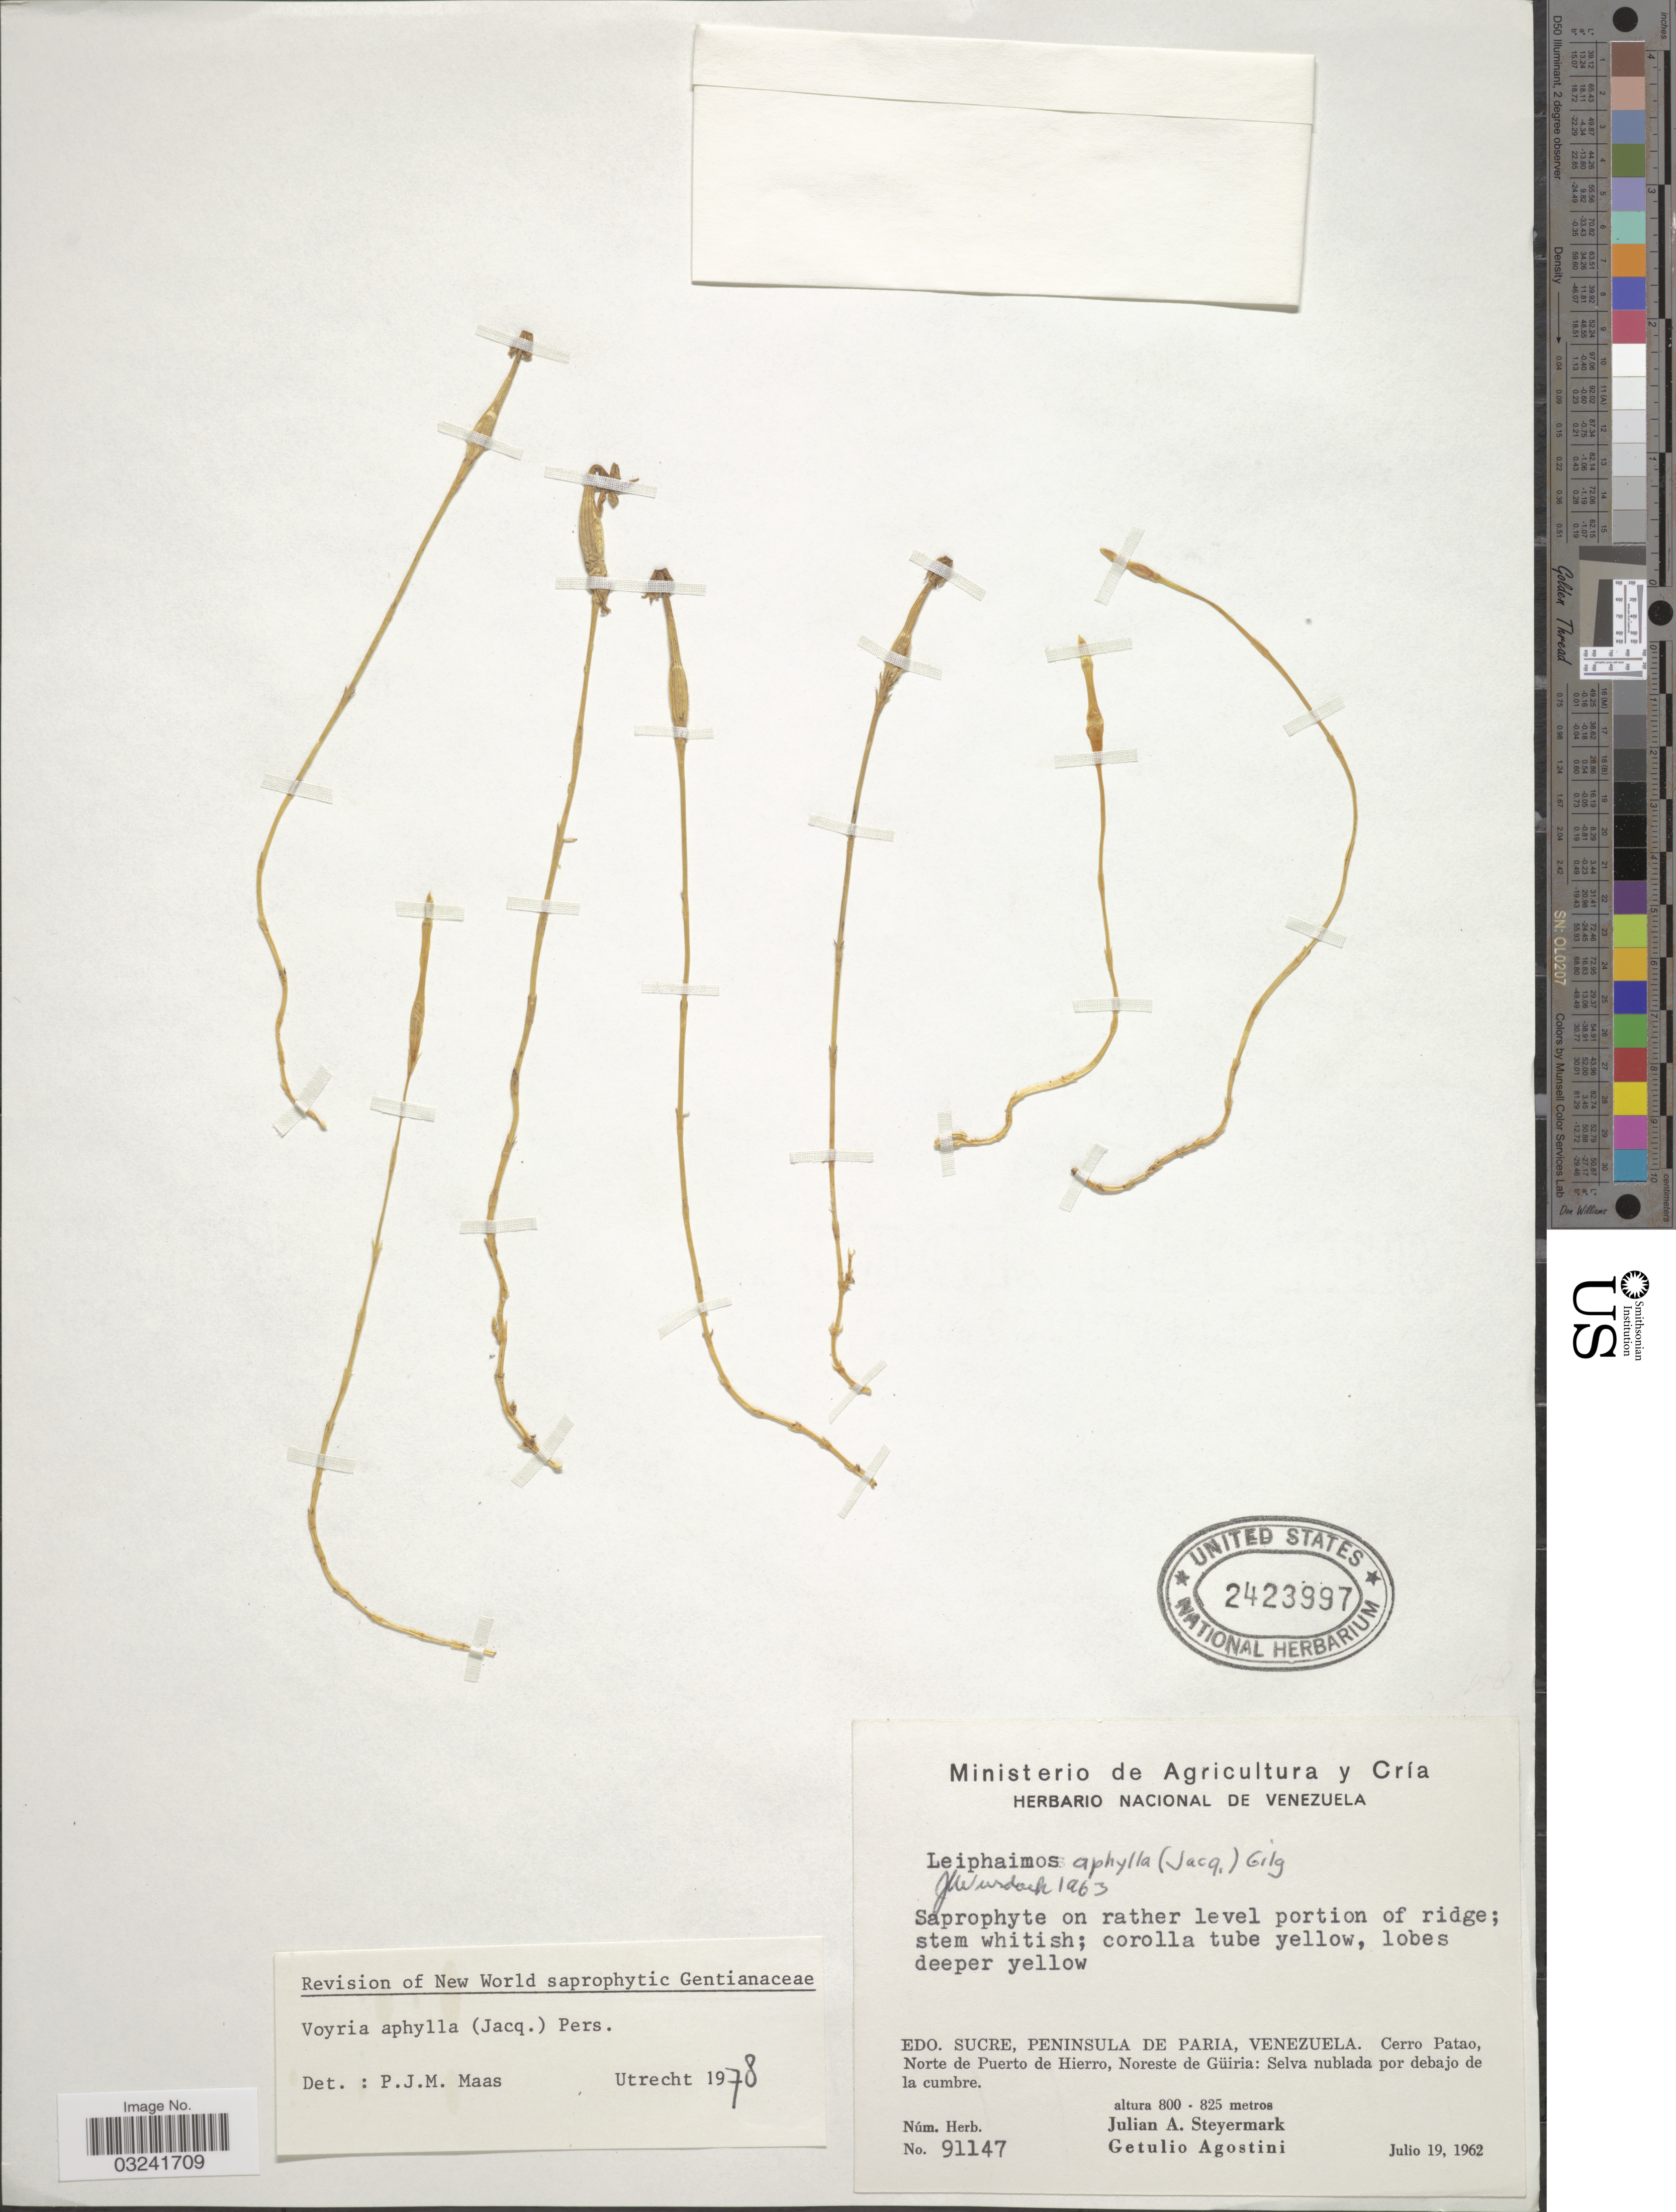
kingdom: Plantae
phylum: Tracheophyta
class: Magnoliopsida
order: Gentianales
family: Gentianaceae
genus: Voyria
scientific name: Voyria aphylla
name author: (Jacq.) Pers.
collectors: J. Steyermark & G. Agostini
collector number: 91147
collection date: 1962-07-19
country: Venezuela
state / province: Sucre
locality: Peninsula de Paria, Cerro Patao, Norte de Puerto de Hierro, Noreste de Güiria: Selva nublada por debajo de la cumbre.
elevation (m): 800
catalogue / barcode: US 2423997